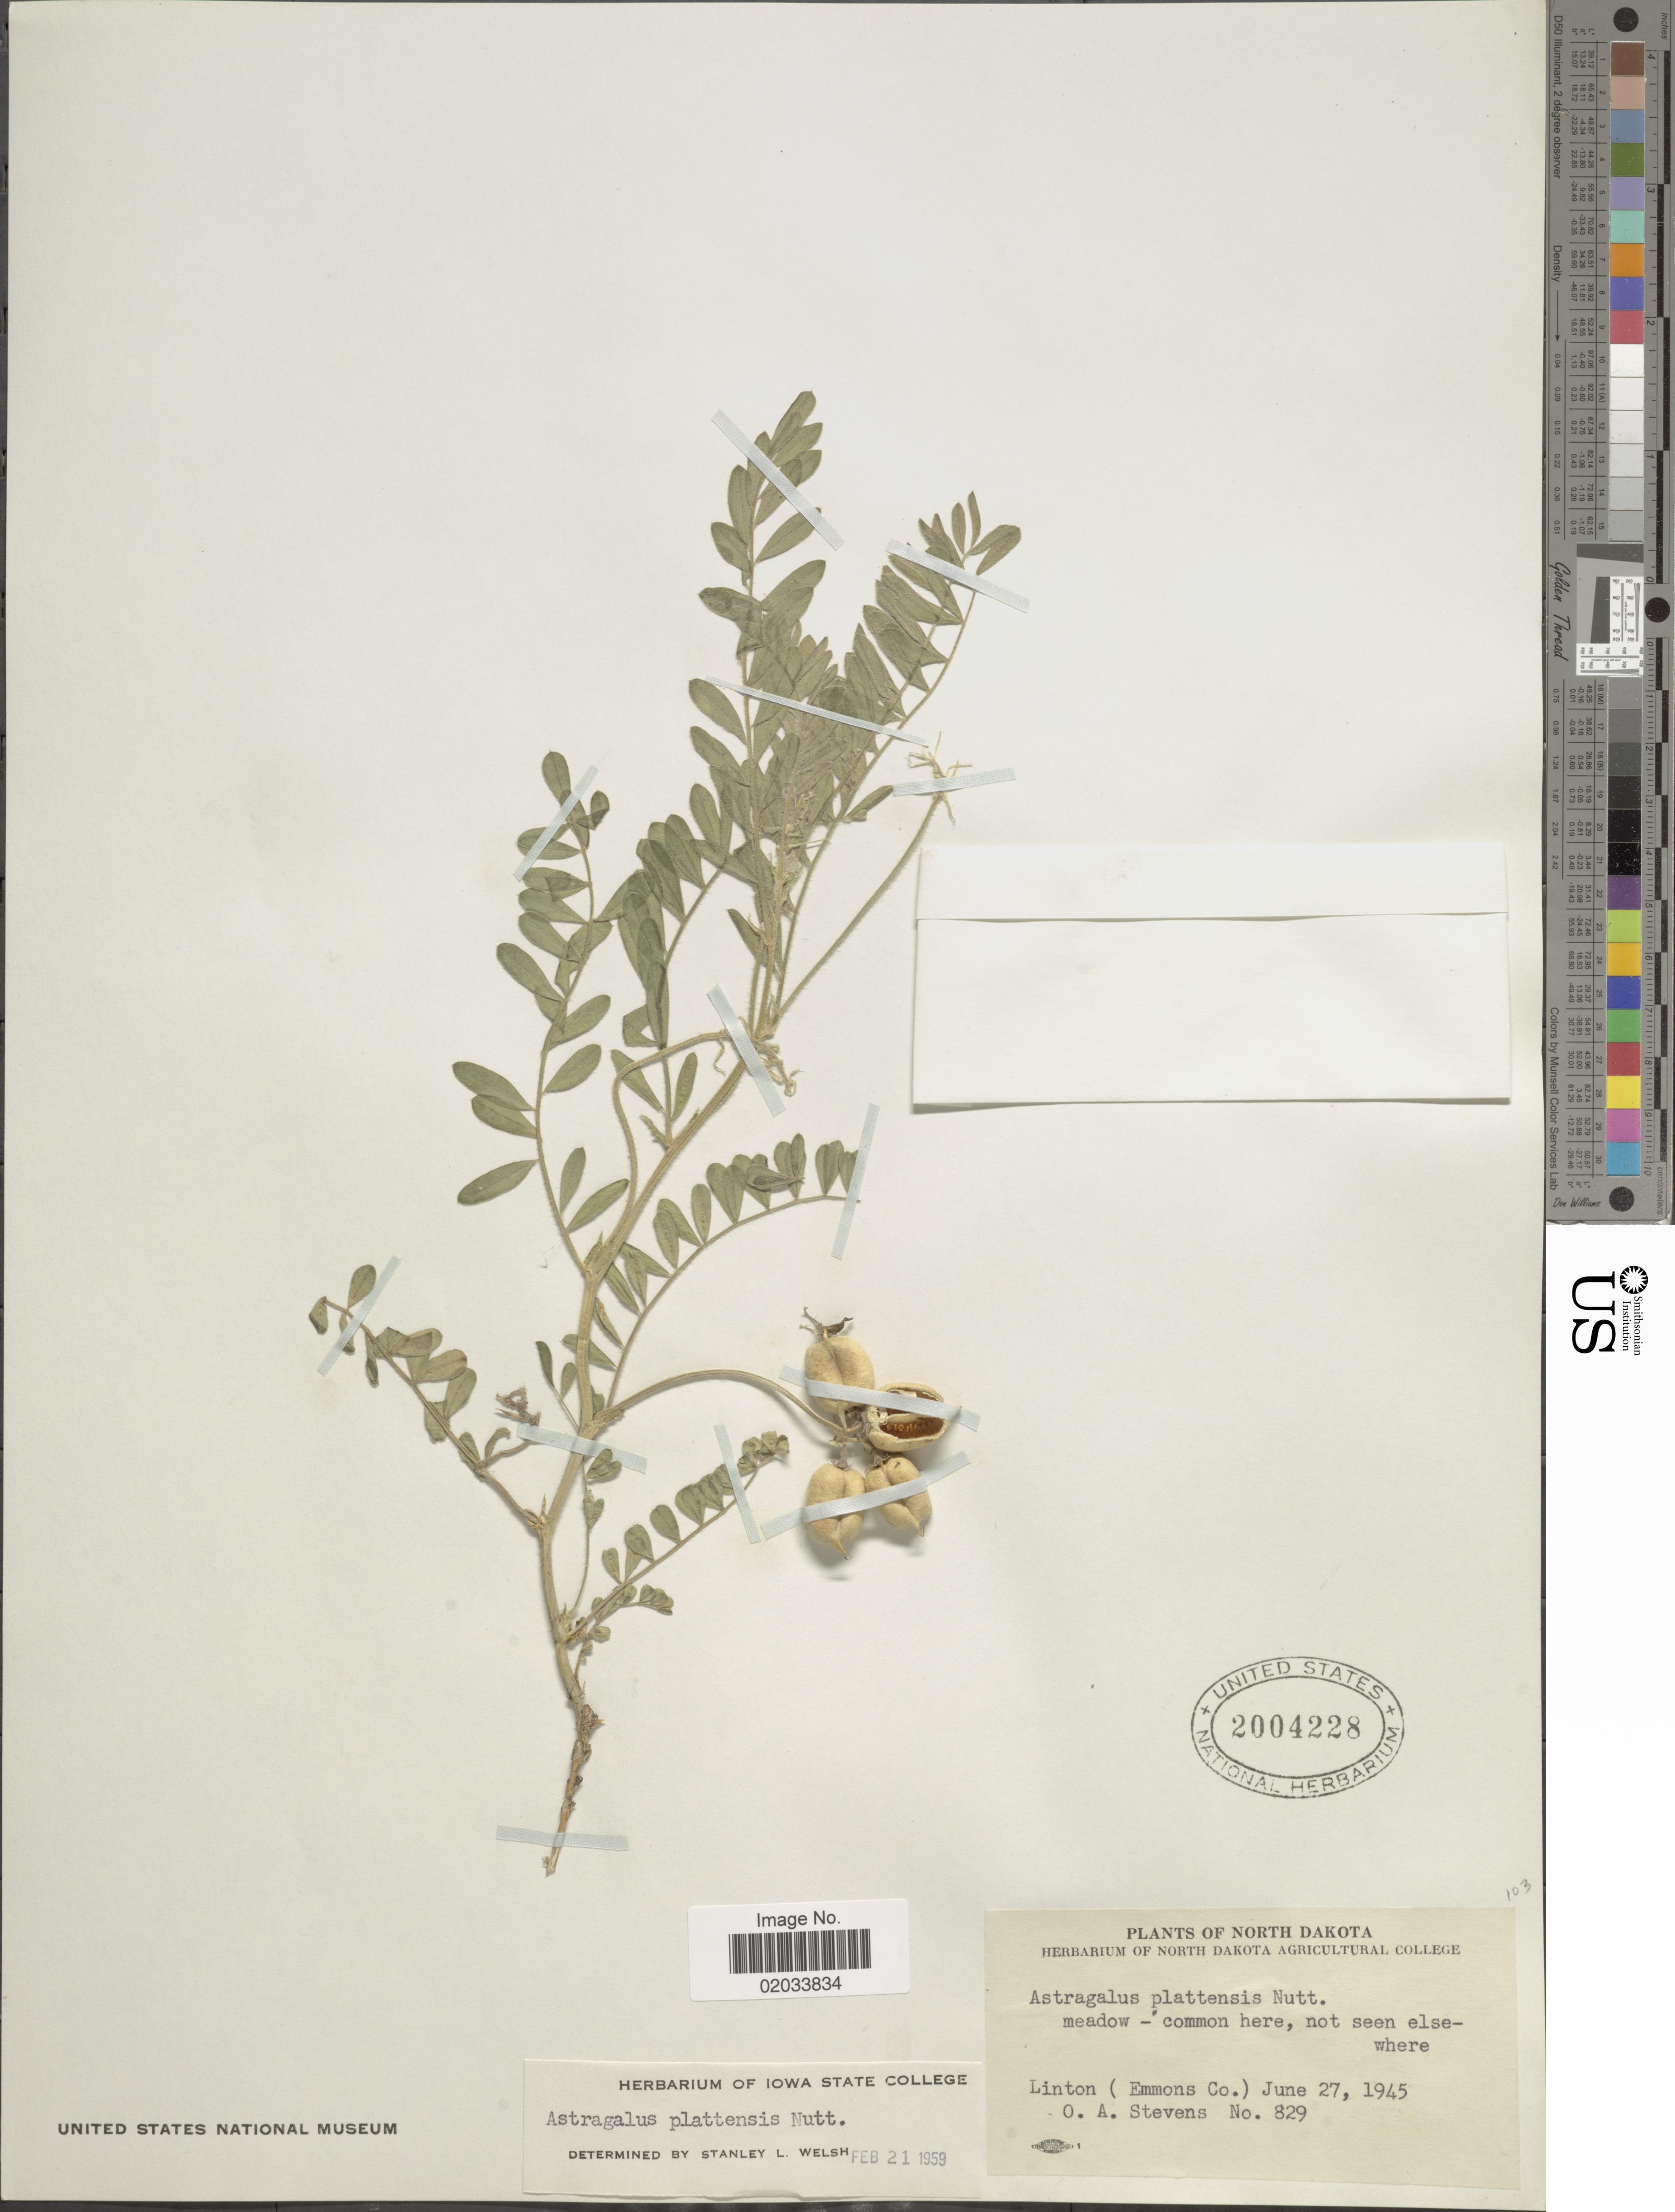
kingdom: Plantae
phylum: Tracheophyta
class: Magnoliopsida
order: Fabales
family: Fabaceae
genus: Astragalus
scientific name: Astragalus plattensis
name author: Nutt. ex Torr. & A. Gray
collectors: O. A. Stevens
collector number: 829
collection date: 1945-06-27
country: United States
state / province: North Dakota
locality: Linton (Emmons Co)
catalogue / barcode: US 2004228